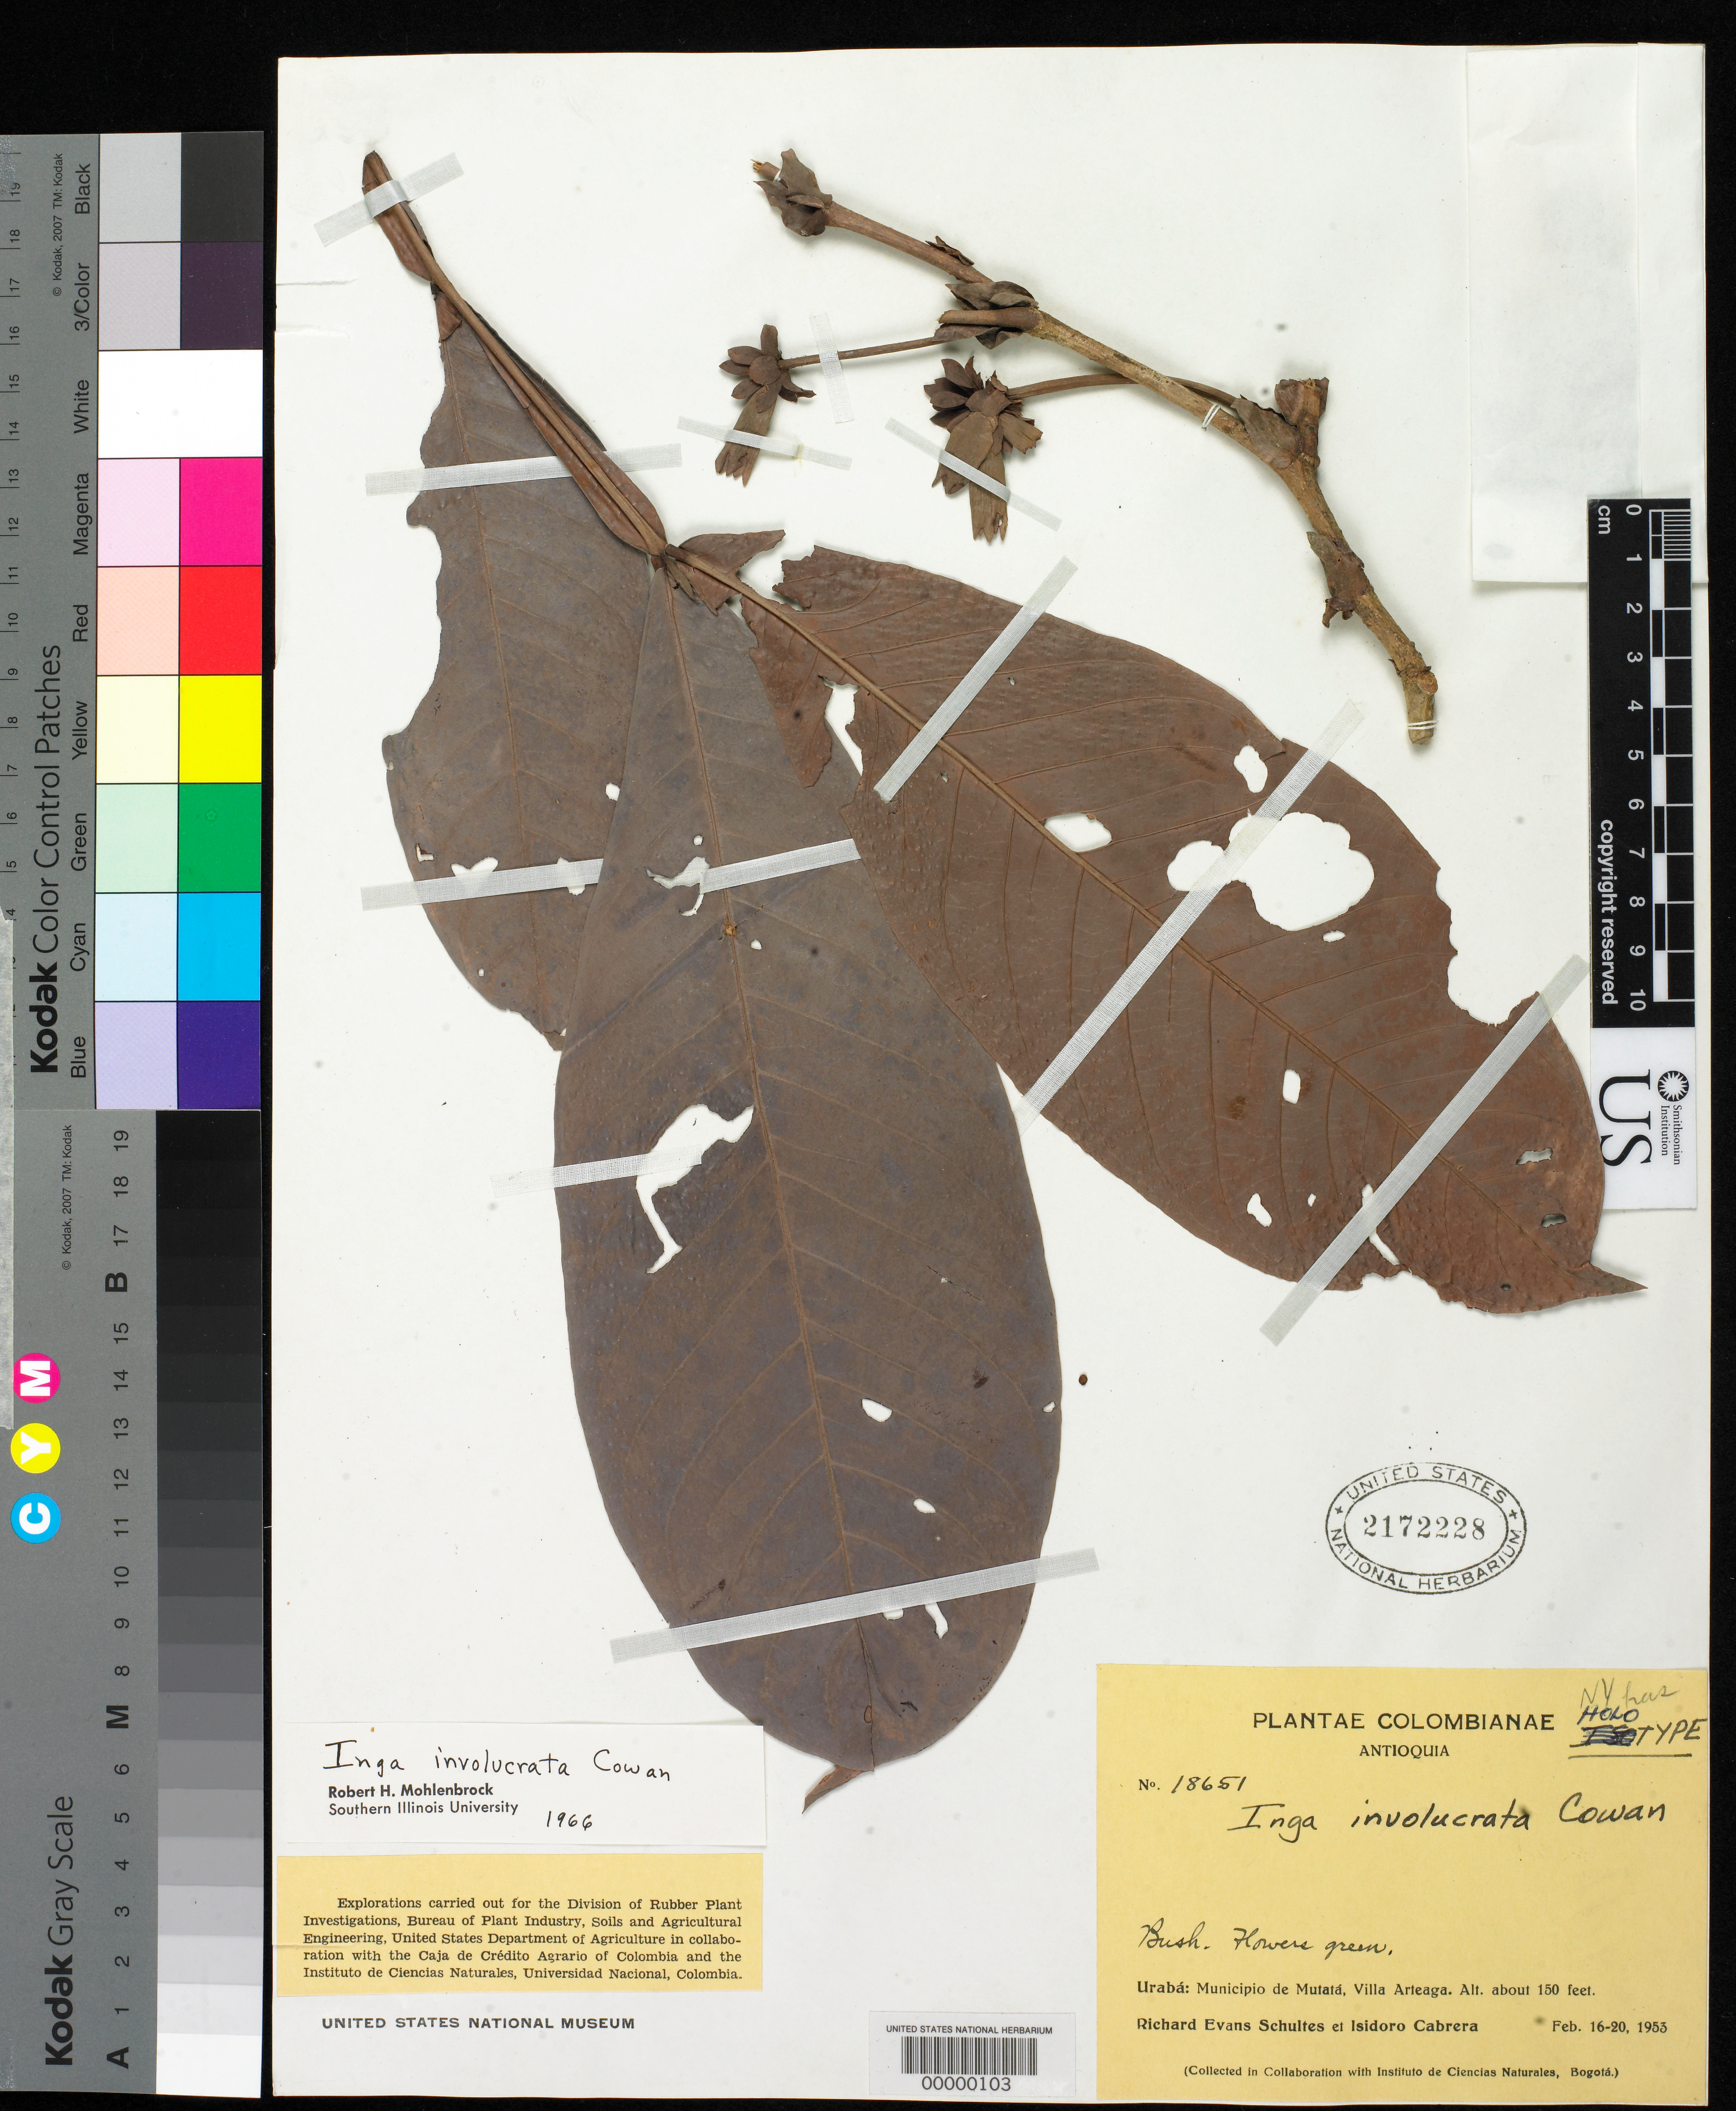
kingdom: Plantae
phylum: Tracheophyta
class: Magnoliopsida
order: Fabales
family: Fabaceae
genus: Inga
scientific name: Inga involucrata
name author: R.S. Cowan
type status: Holotype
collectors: R. E. Schultes & I. Cabrera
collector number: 18651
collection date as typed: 16 Feb 1953 to 20 Feb 1953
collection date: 1953-02-16/1953-02-20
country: Colombia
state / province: Antioquia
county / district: Mutatá Mun.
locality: Golfo de Uraba, Villa Arteaga.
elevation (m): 46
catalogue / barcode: US 2172228